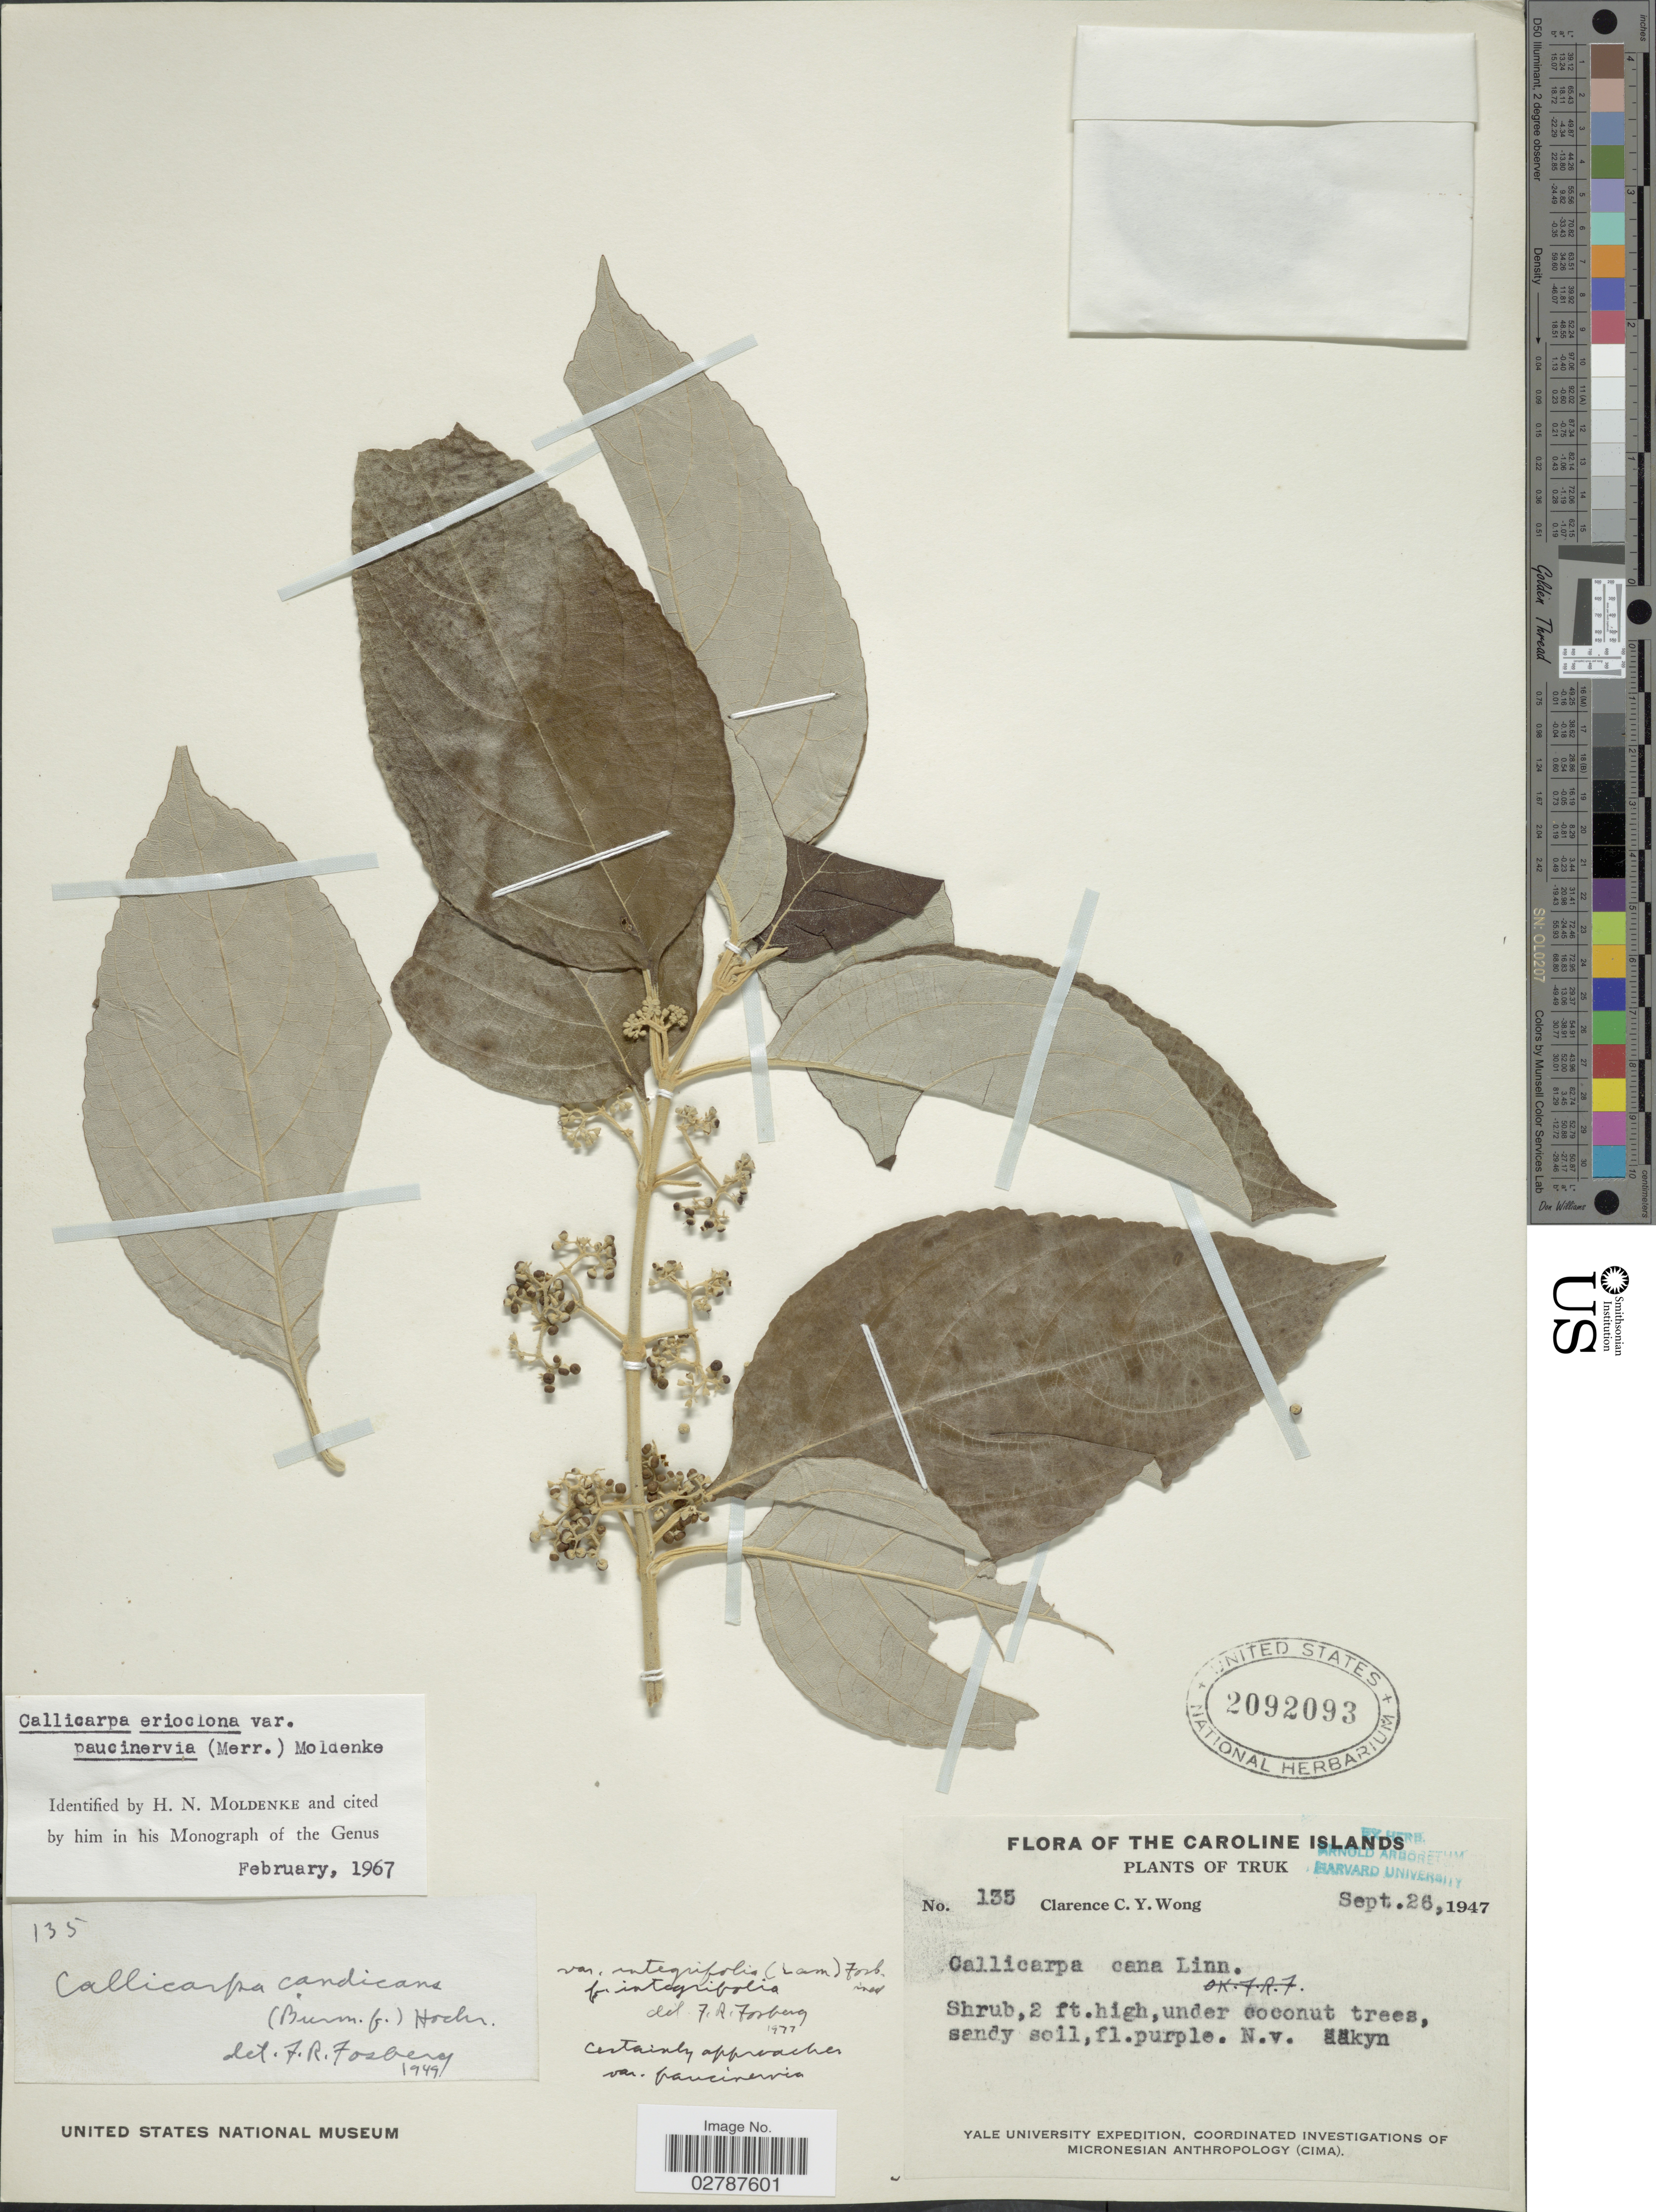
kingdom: Plantae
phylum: Tracheophyta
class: Magnoliopsida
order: Lamiales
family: Lamiaceae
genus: Callicarpa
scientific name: Callicarpa candicans var. integrifolia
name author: (Lam.) Fosberg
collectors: C. Wong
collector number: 135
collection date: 1947-09-26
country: Micronesia, Federated States of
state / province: Truk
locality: The Caroline Islands. Under coconut trees.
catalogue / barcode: US 2092093